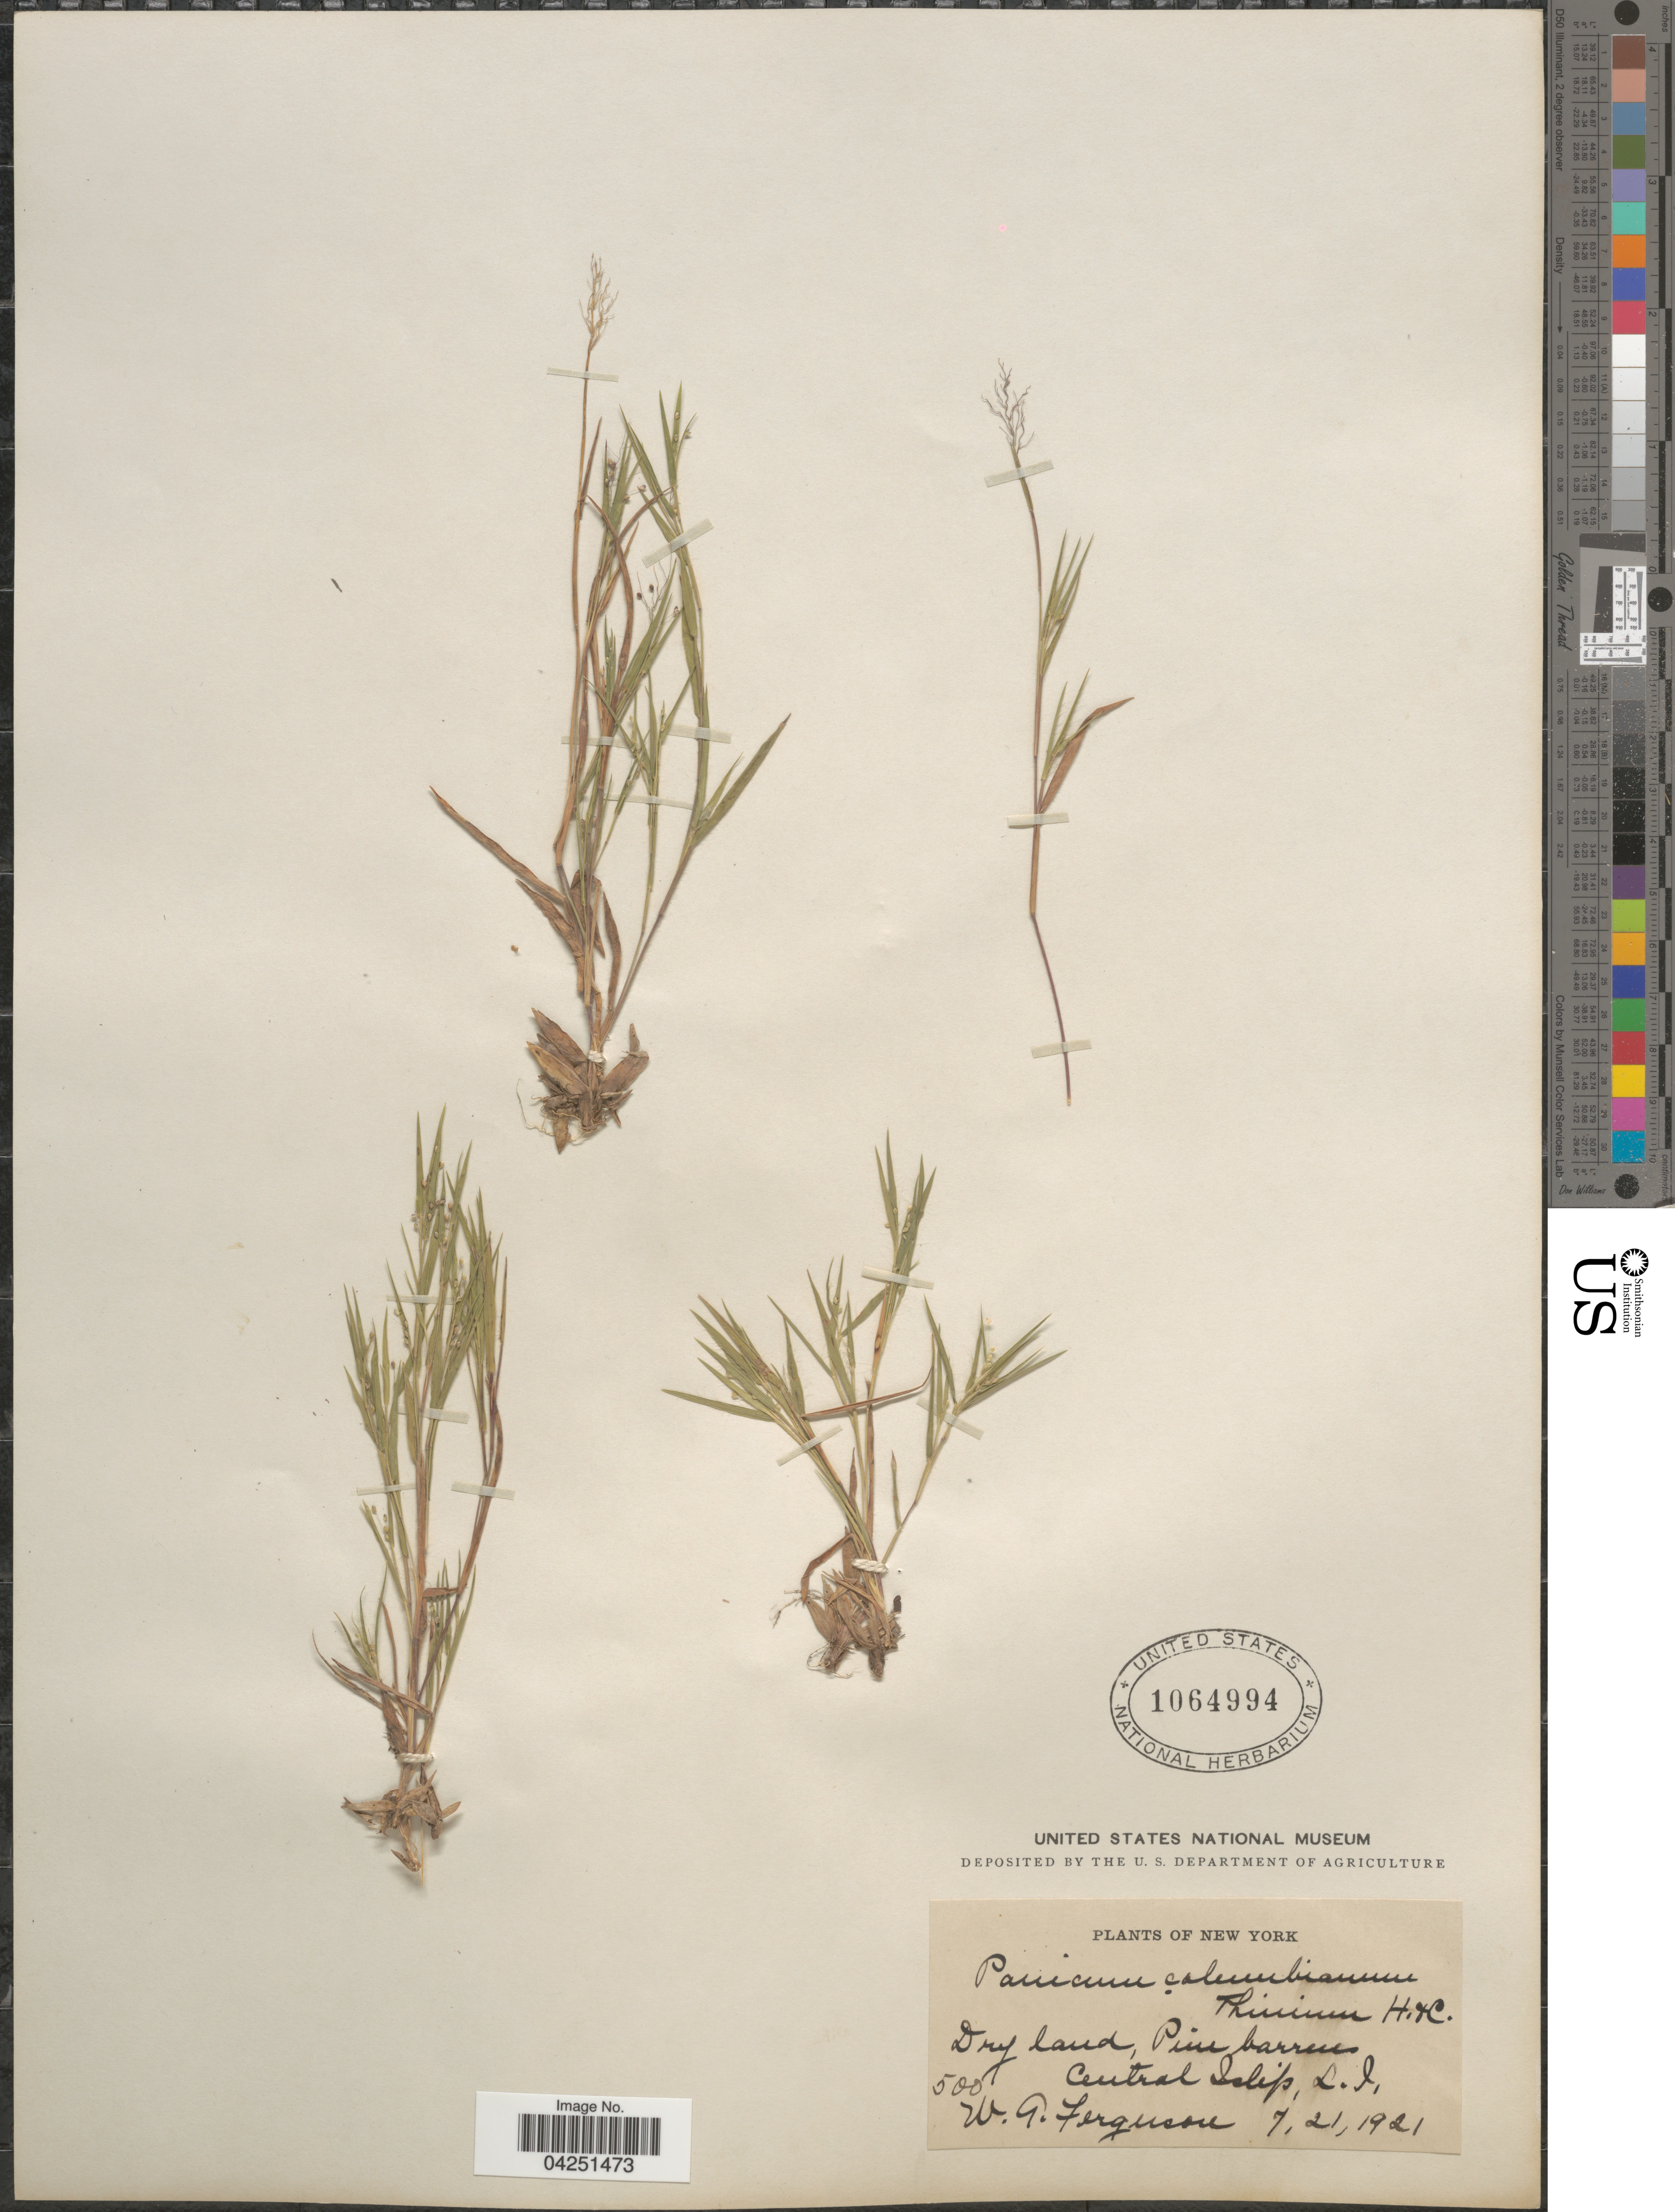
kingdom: Plantae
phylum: Tracheophyta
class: Liliopsida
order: Poales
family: Poaceae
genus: Dichanthelium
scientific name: Dichanthelium acuminatum var. acuminatum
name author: (Sw.) Gould & C.A. Clark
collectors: W. Ferguson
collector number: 500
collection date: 1921-07-21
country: United States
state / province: New York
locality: Dry land, Pine barrens. Central Islip, L.I.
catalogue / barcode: US 1064994